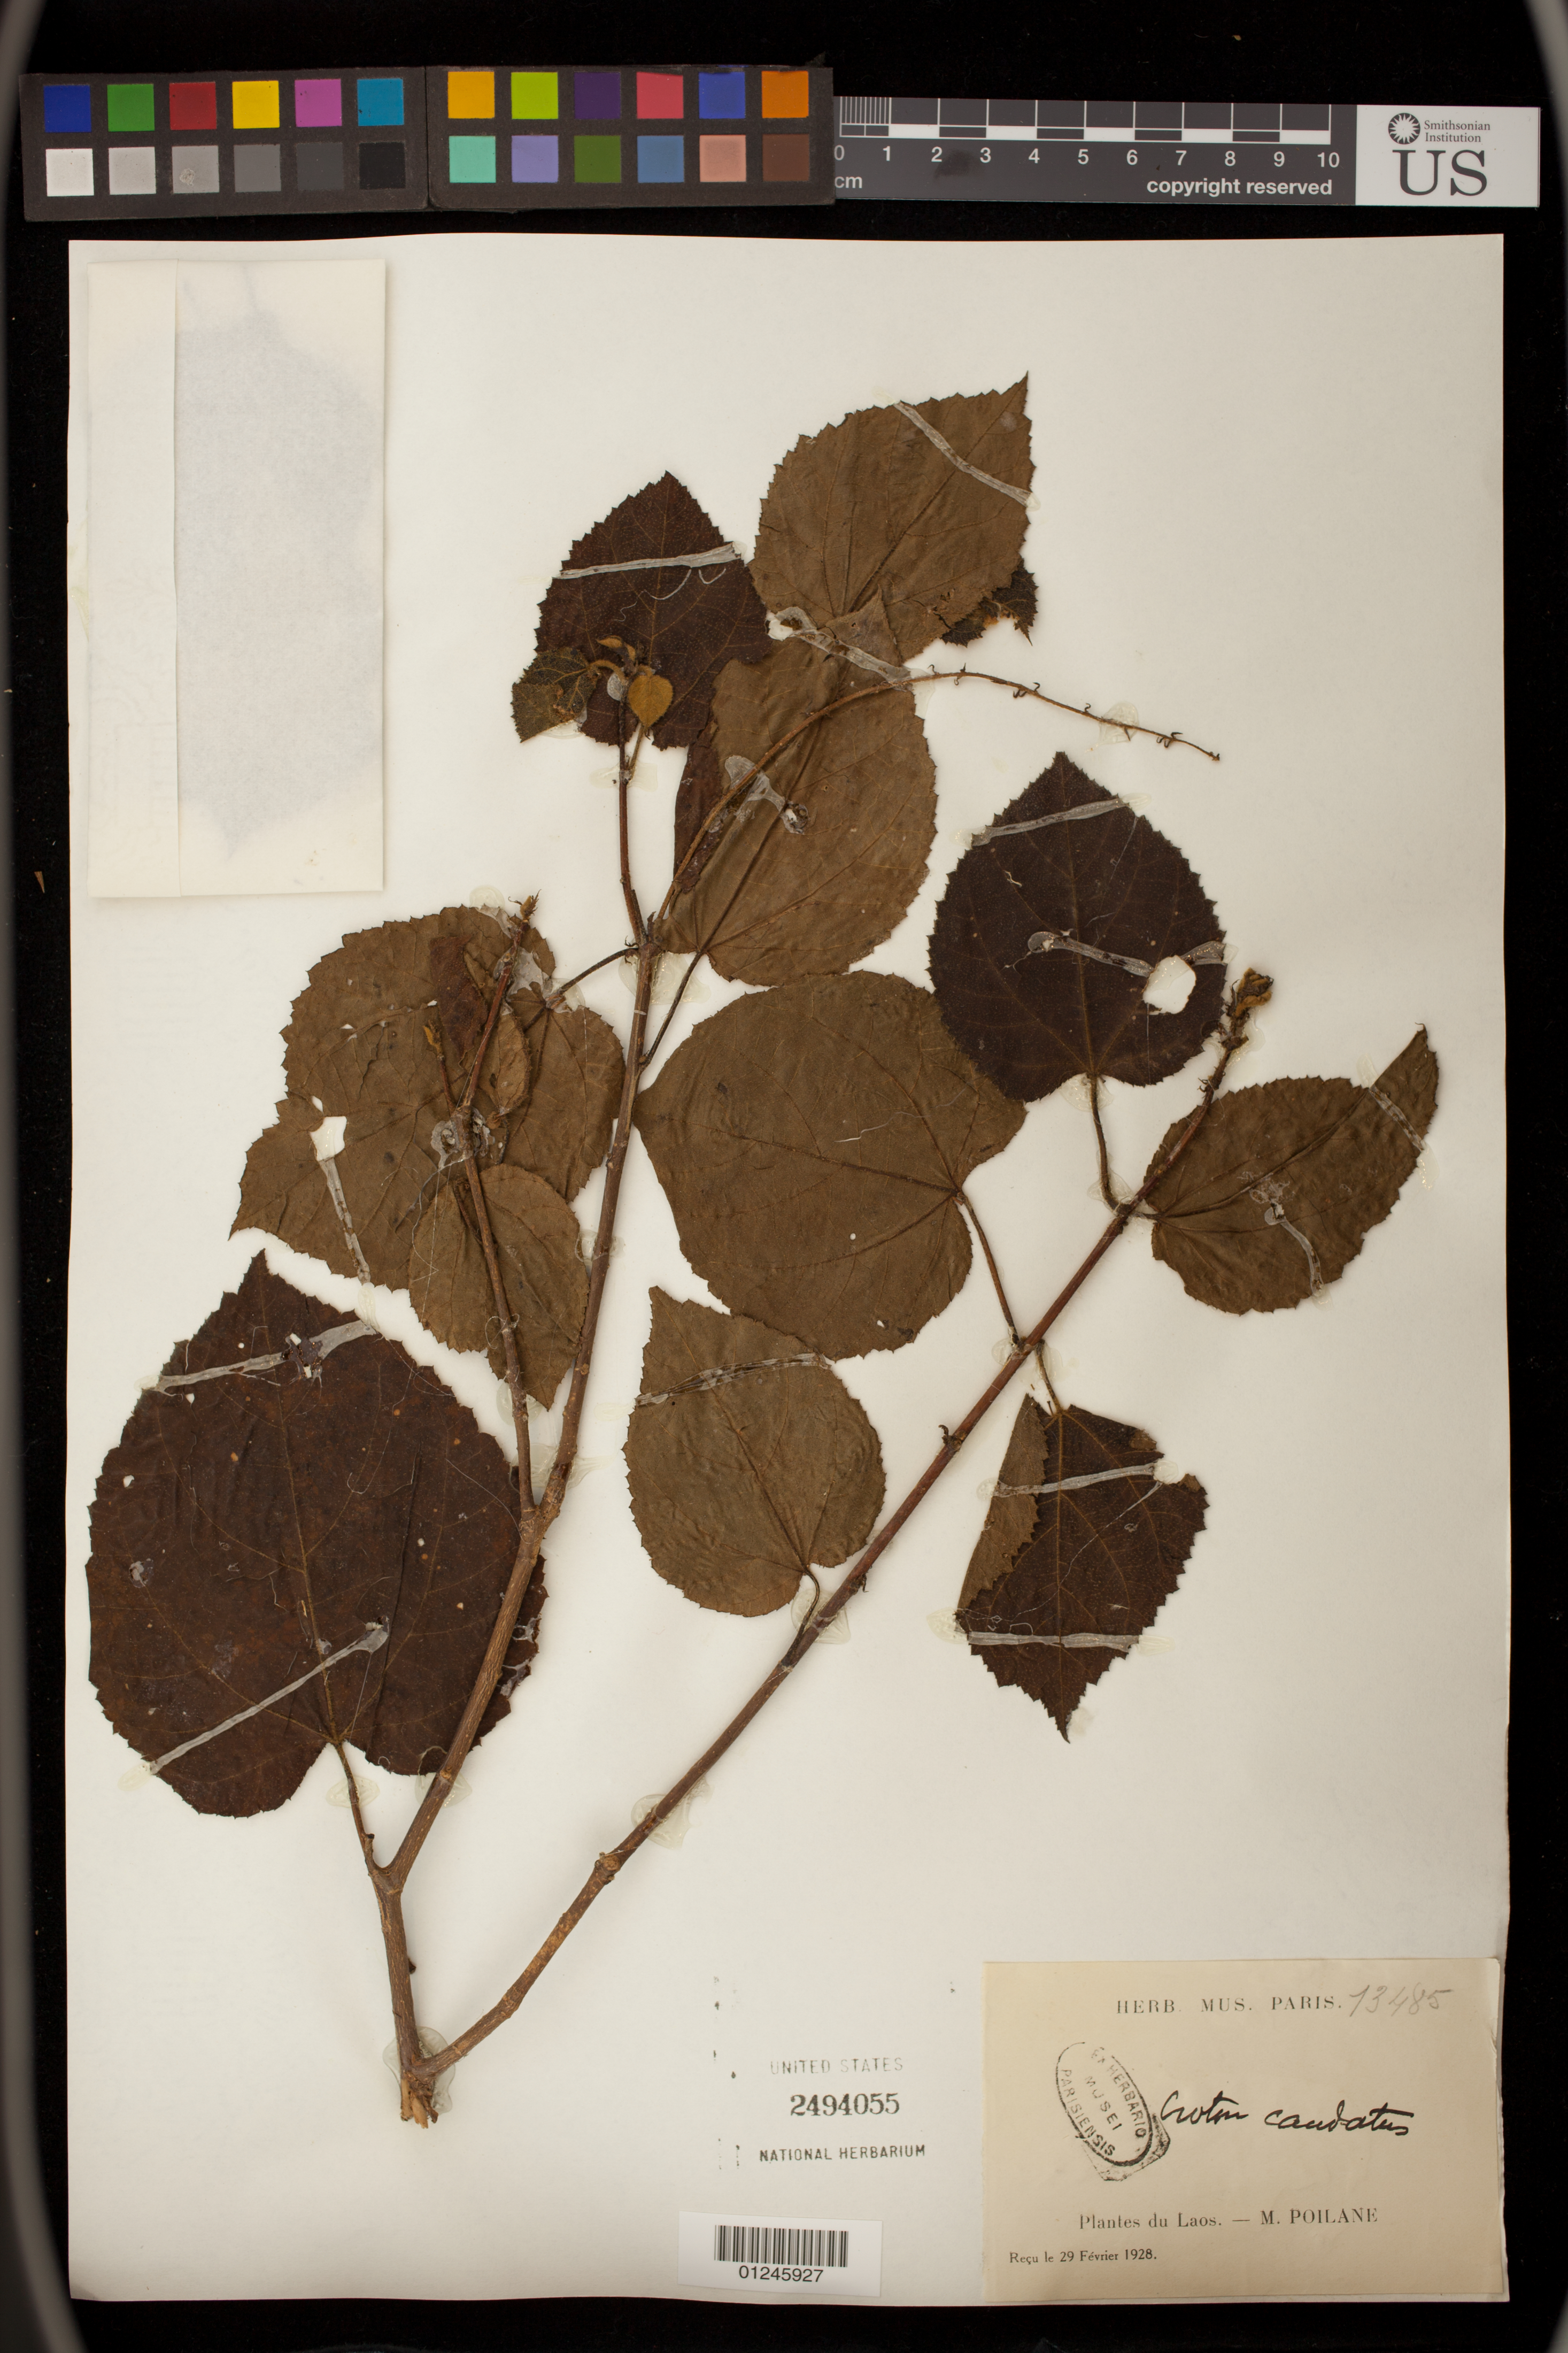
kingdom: Plantae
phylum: Tracheophyta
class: Magnoliopsida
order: Malpighiales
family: Euphorbiaceae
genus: Croton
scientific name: Croton caudatus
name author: Geiseler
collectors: M. Poilane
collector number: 13485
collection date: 1928-02-28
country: Laos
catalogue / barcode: US 2494055